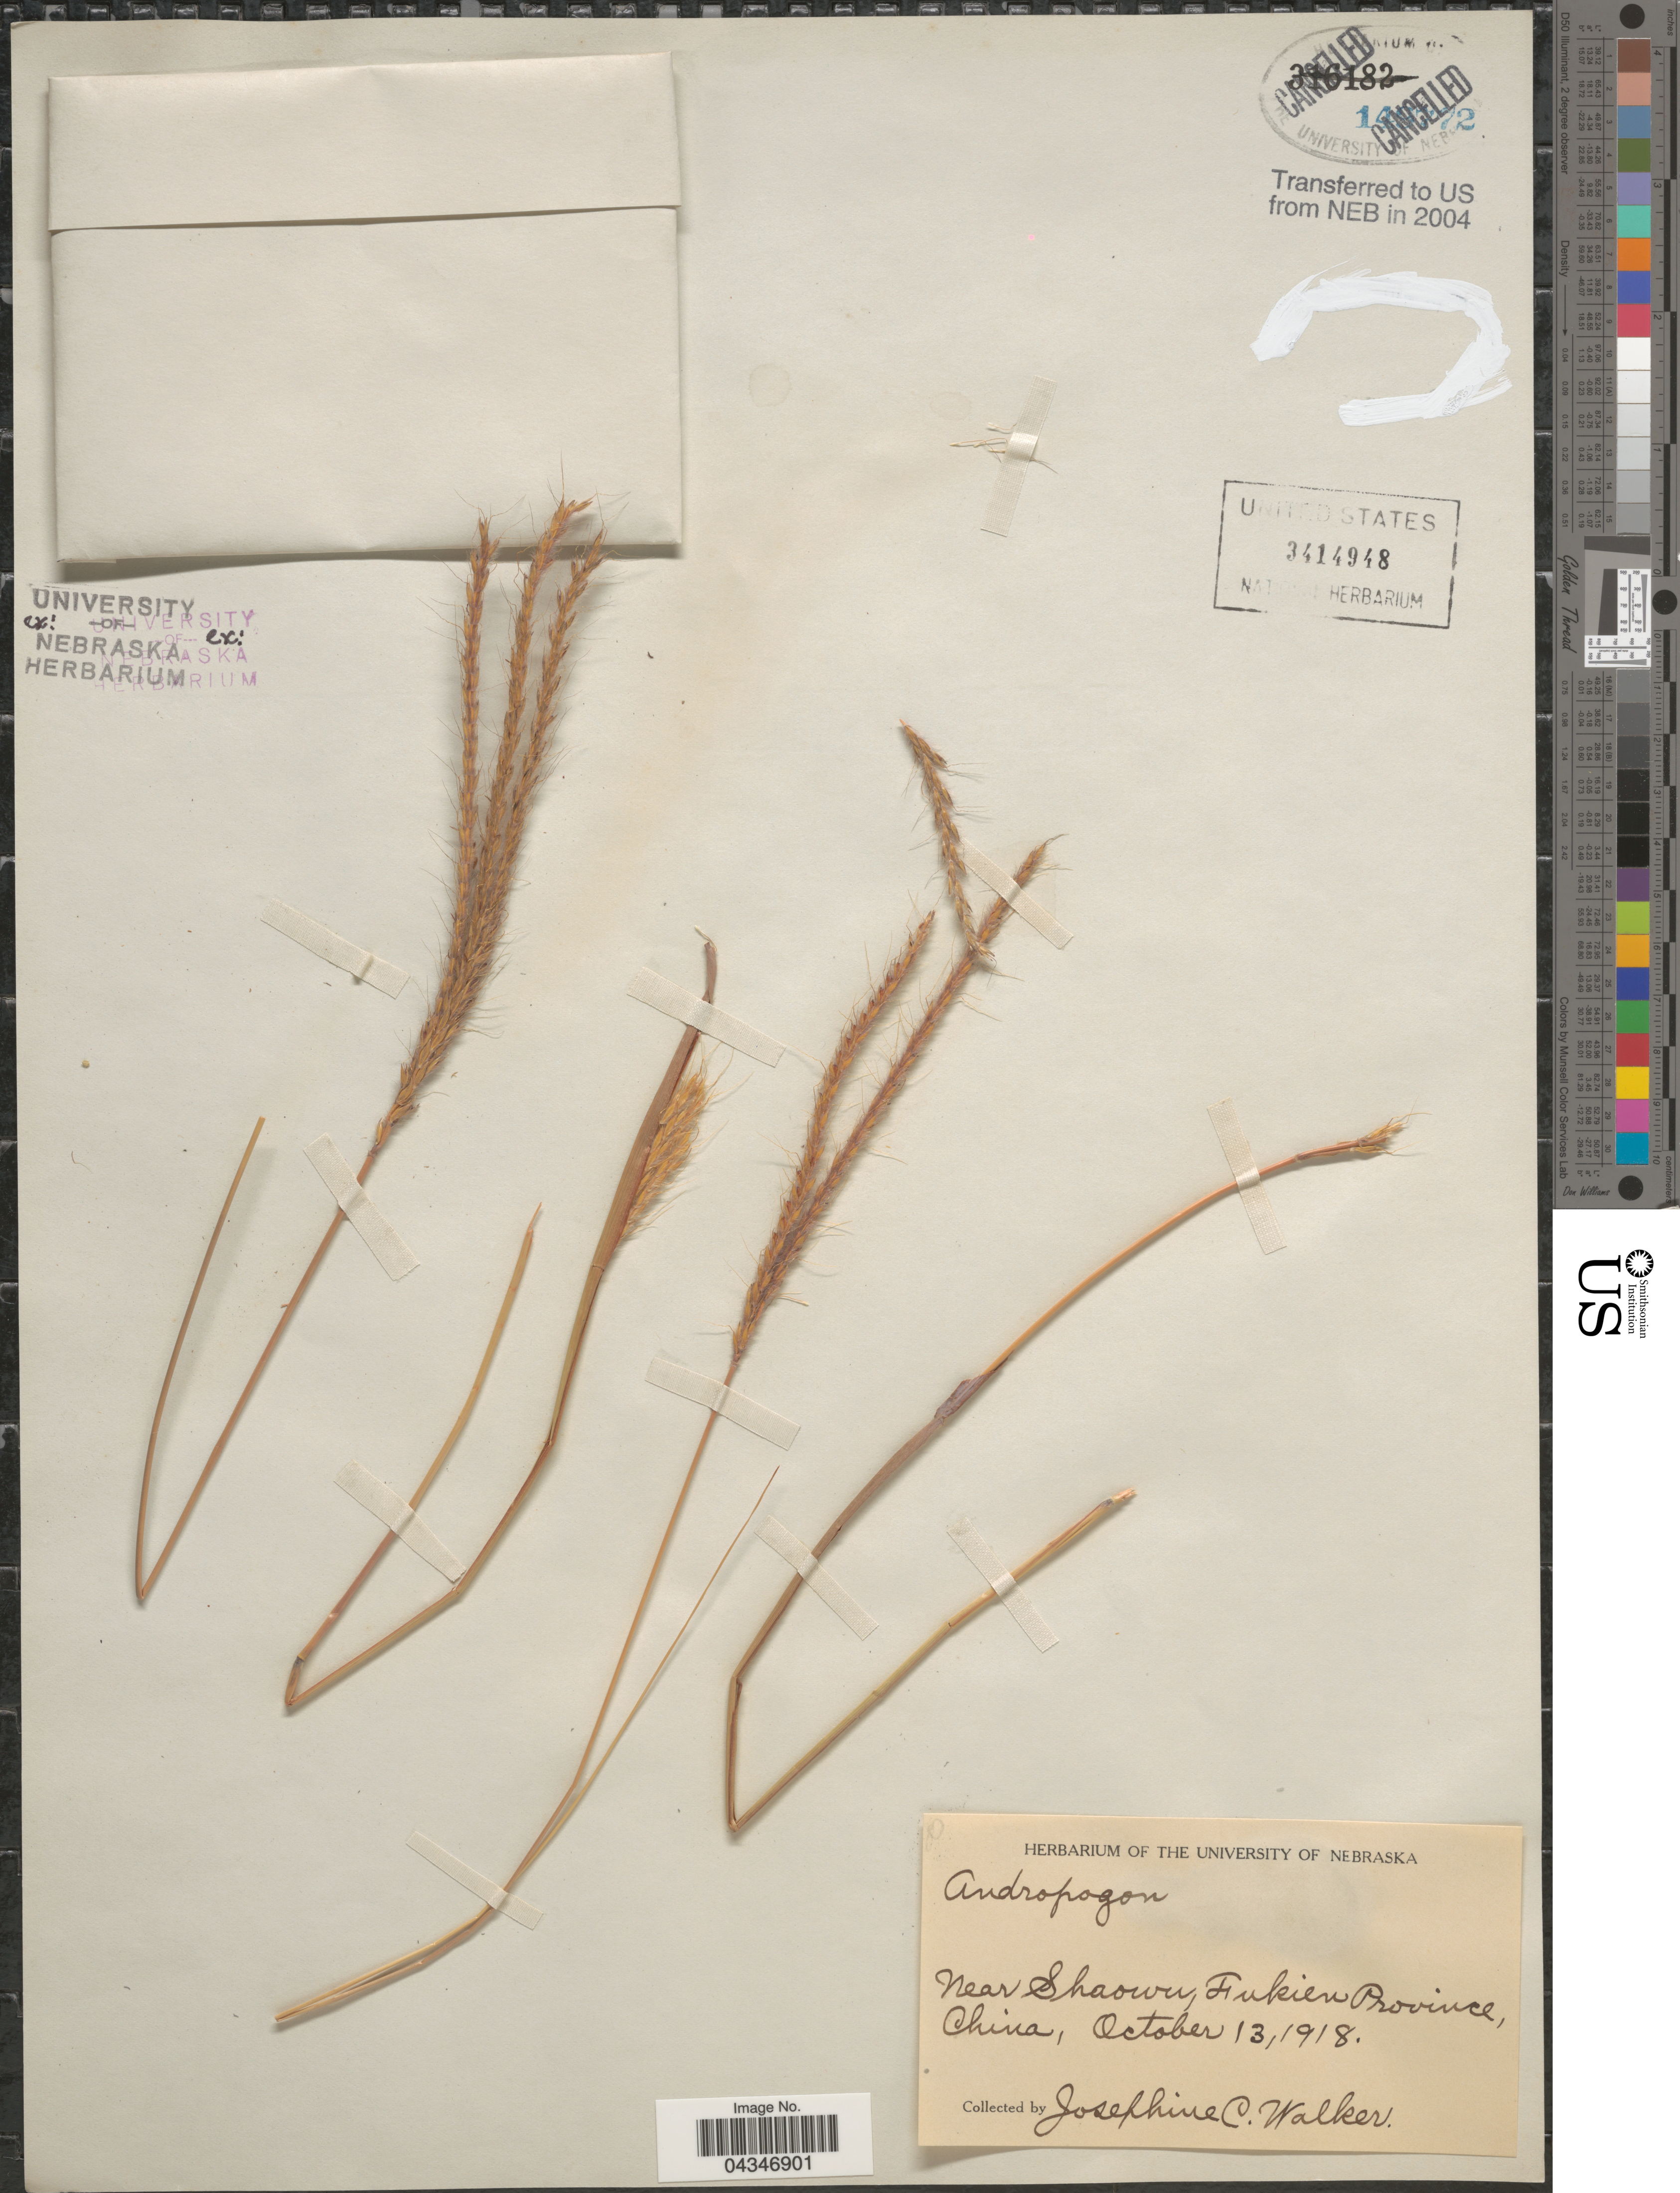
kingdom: Plantae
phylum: Tracheophyta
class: Liliopsida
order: Poales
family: Poaceae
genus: Andropogon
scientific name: Andropogon sp.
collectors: J. Walker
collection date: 1918-10-13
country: China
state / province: Fujian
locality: Near Shaowu, Fukien Province.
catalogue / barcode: US 3414948